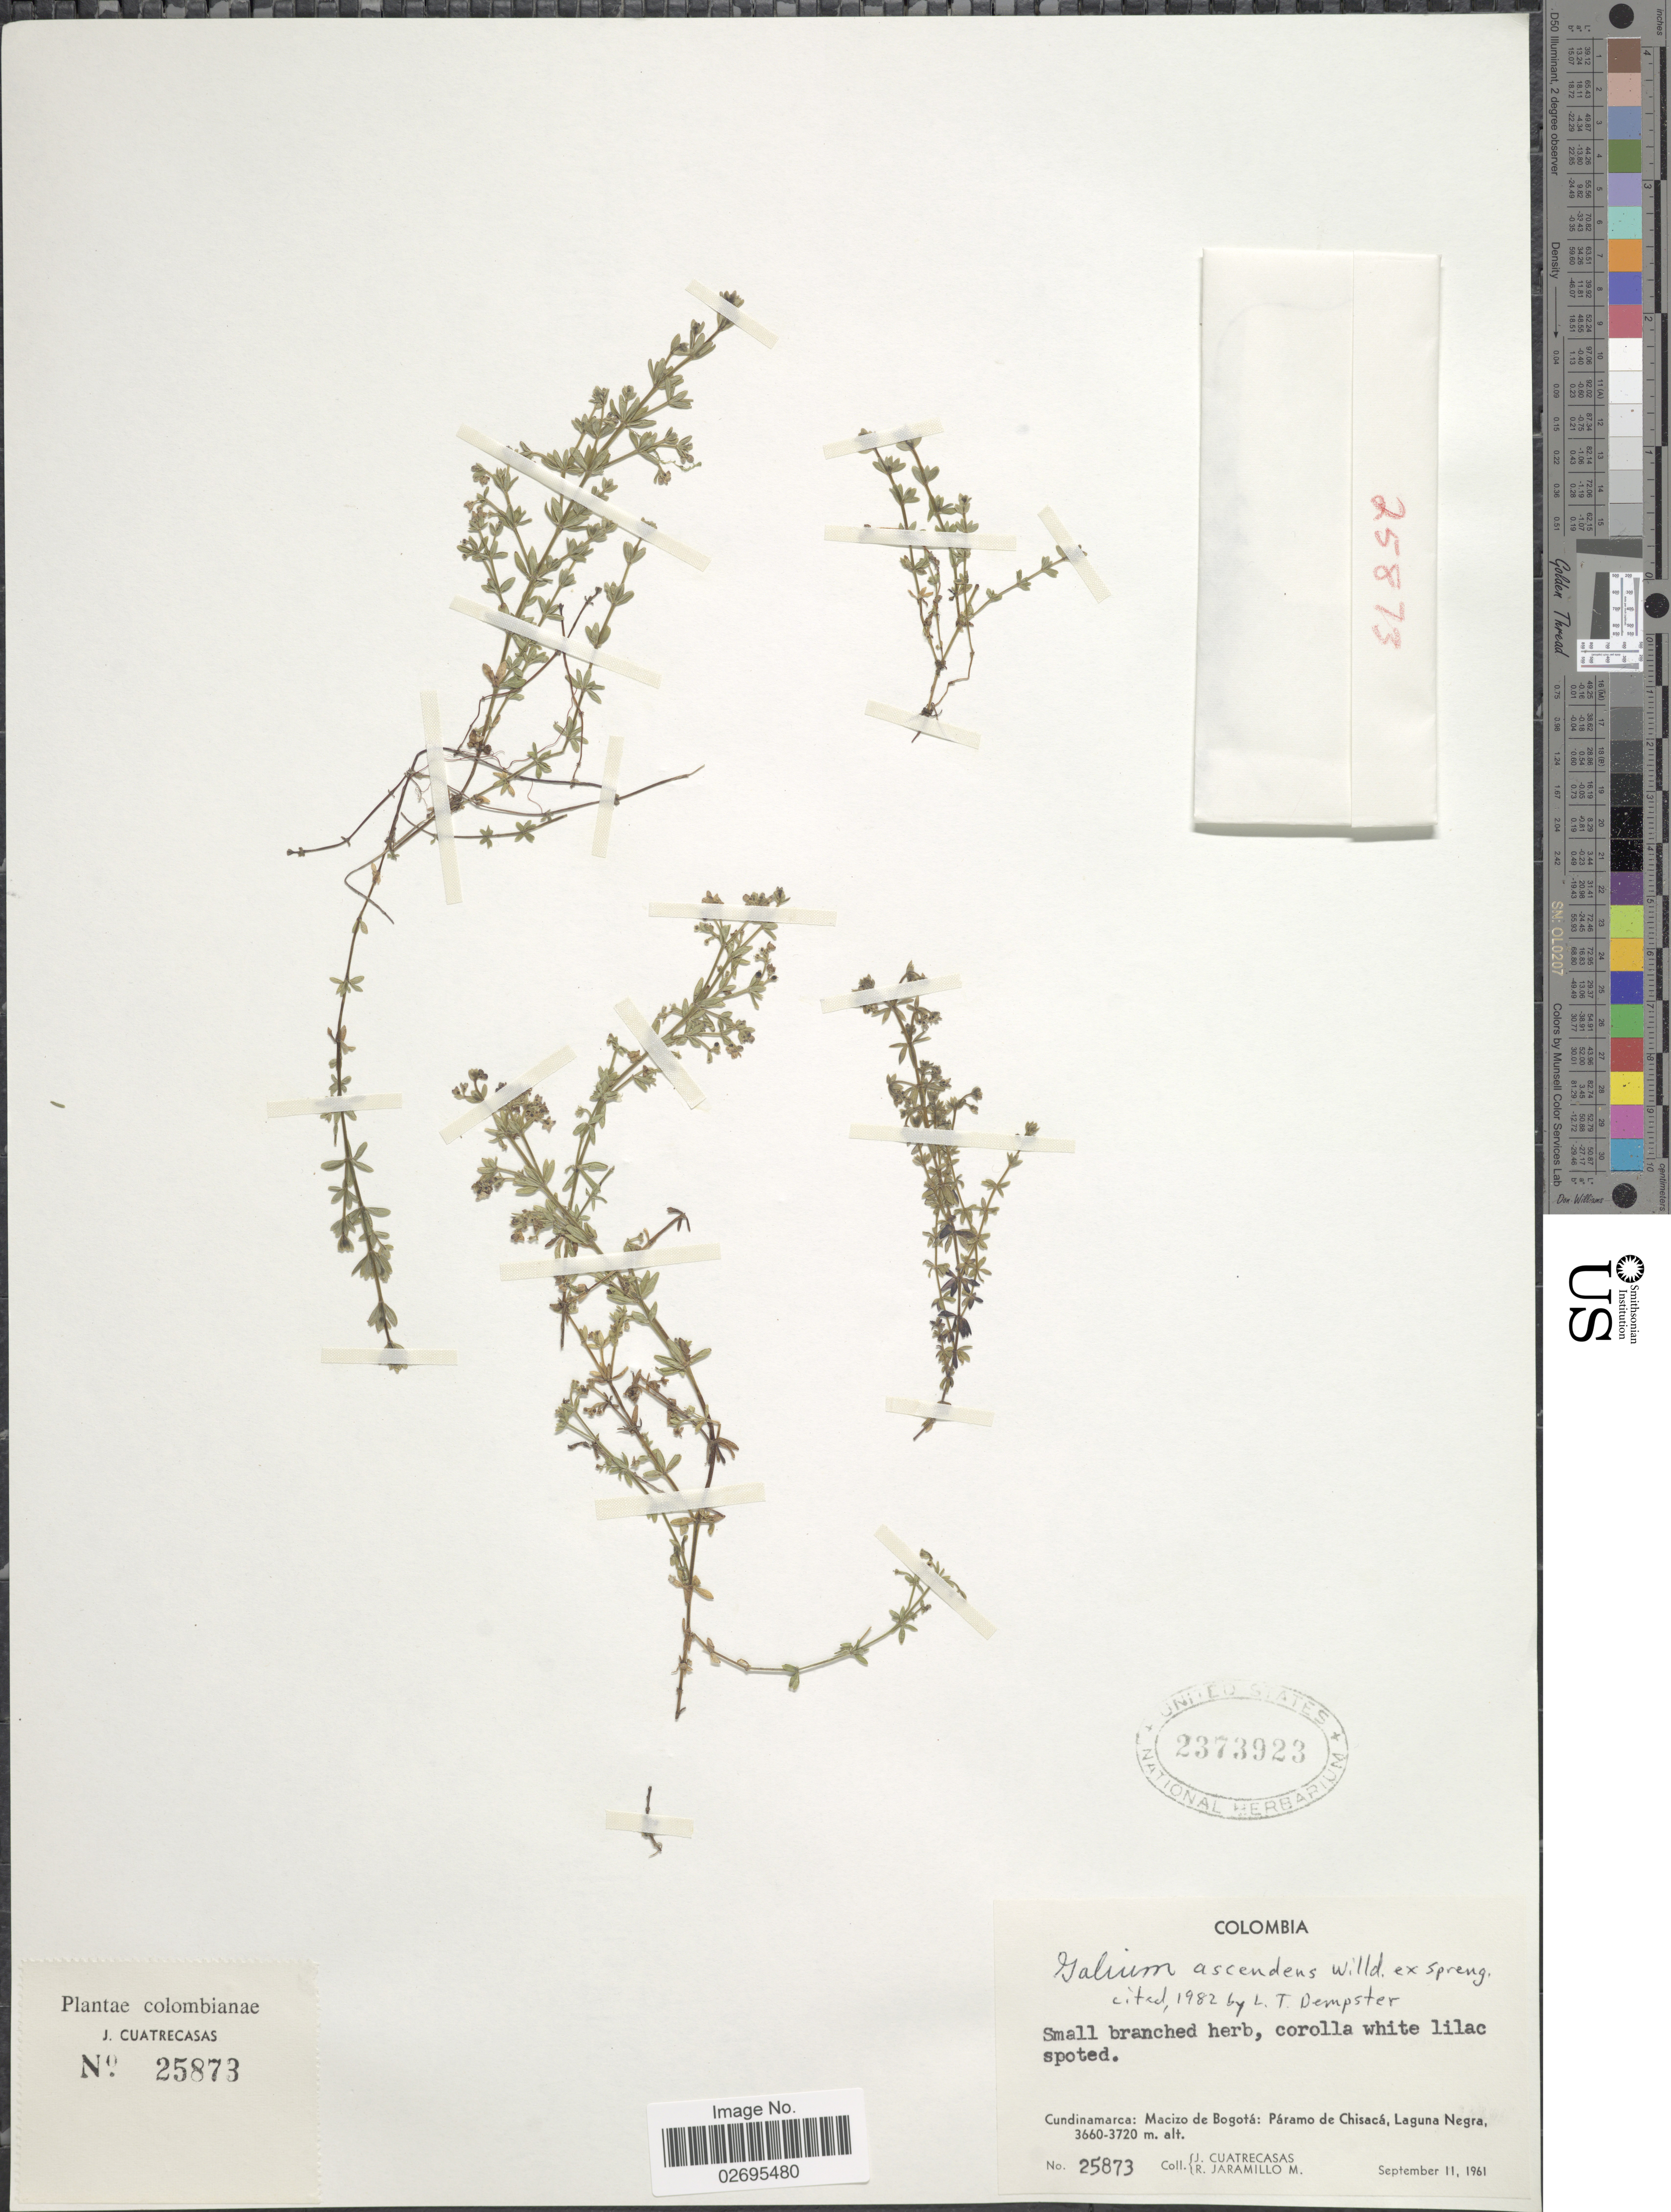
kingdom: Plantae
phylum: Tracheophyta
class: Magnoliopsida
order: Gentianales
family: Rubiaceae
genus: Galium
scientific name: Galium ascendens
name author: Willd. ex Spreng.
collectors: J. Cuatrecasas & R. Jaramillo M.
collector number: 25873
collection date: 1961-09-11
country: Colombia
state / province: Cundinamarca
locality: Macizo de Bogotá: Páramo de Chisacá, Laguna Negra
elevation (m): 3660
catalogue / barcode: US 2373923